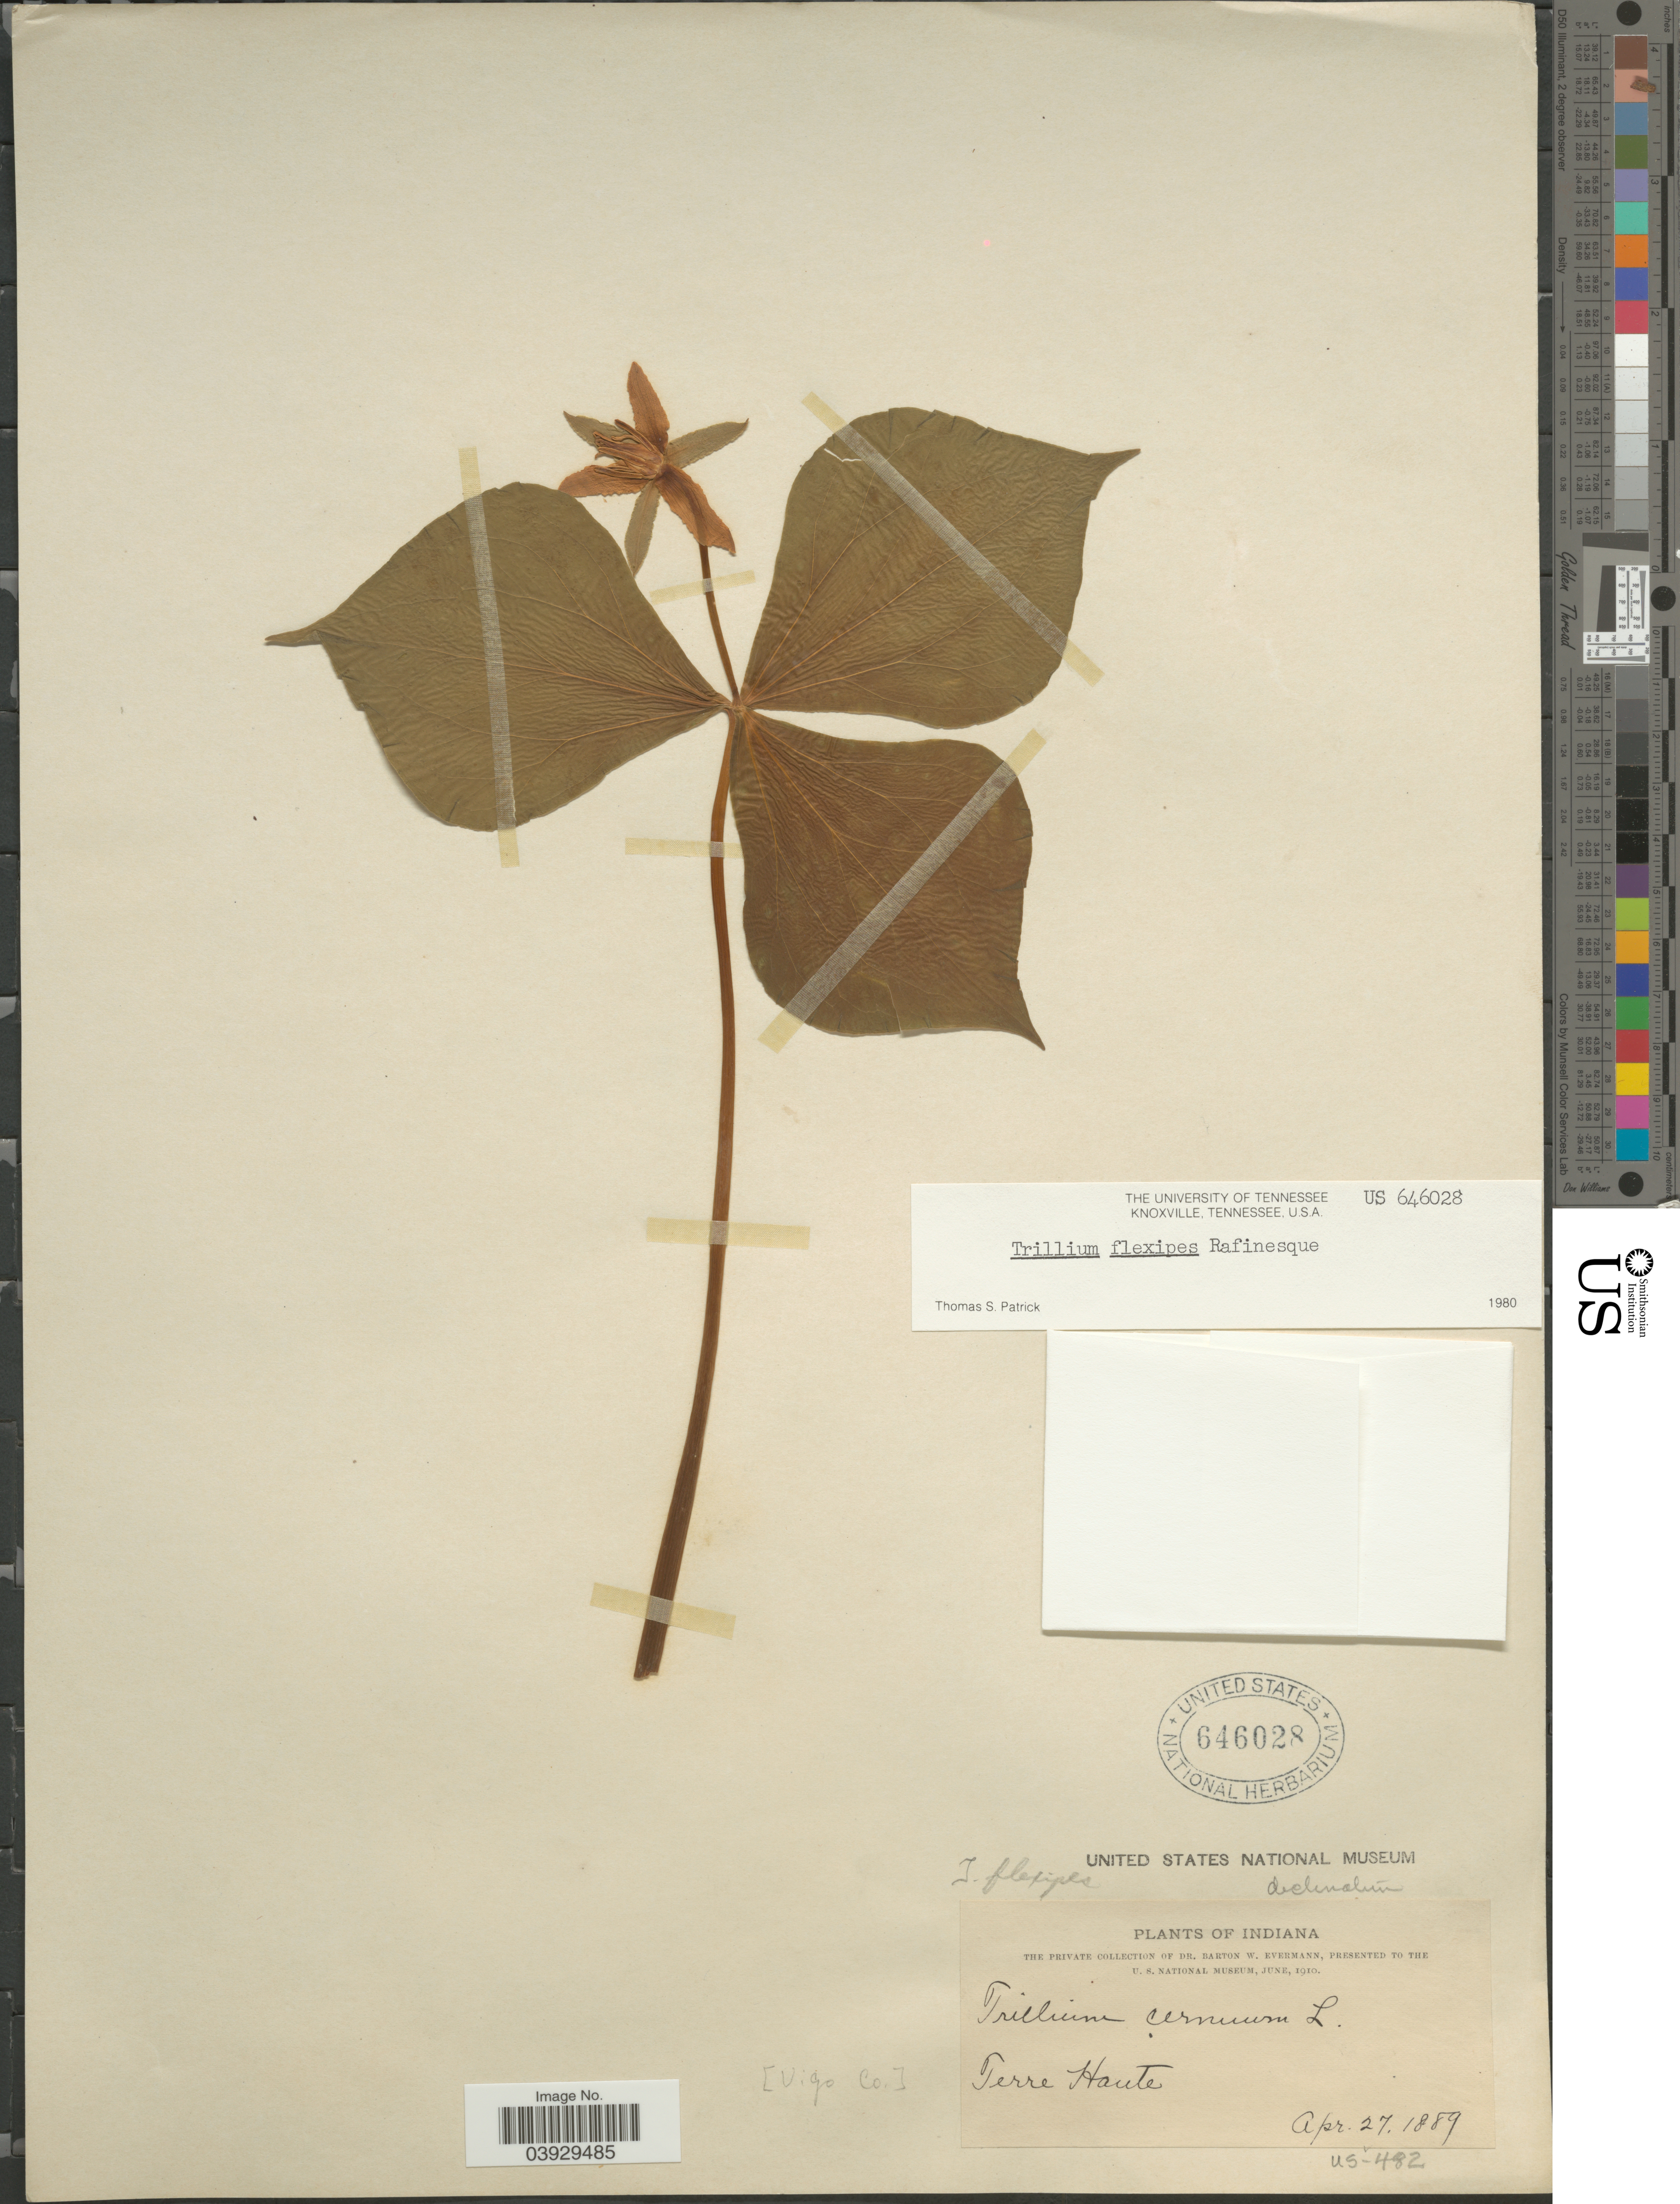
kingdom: Plantae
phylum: Tracheophyta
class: Liliopsida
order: Liliales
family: Melanthiaceae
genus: Trillium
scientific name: Trillium flexipes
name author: Raf.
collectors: B. W. Evermann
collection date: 1889-04-27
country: United States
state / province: Indiana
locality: Vigo Co. Terre Haute.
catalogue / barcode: US 646028